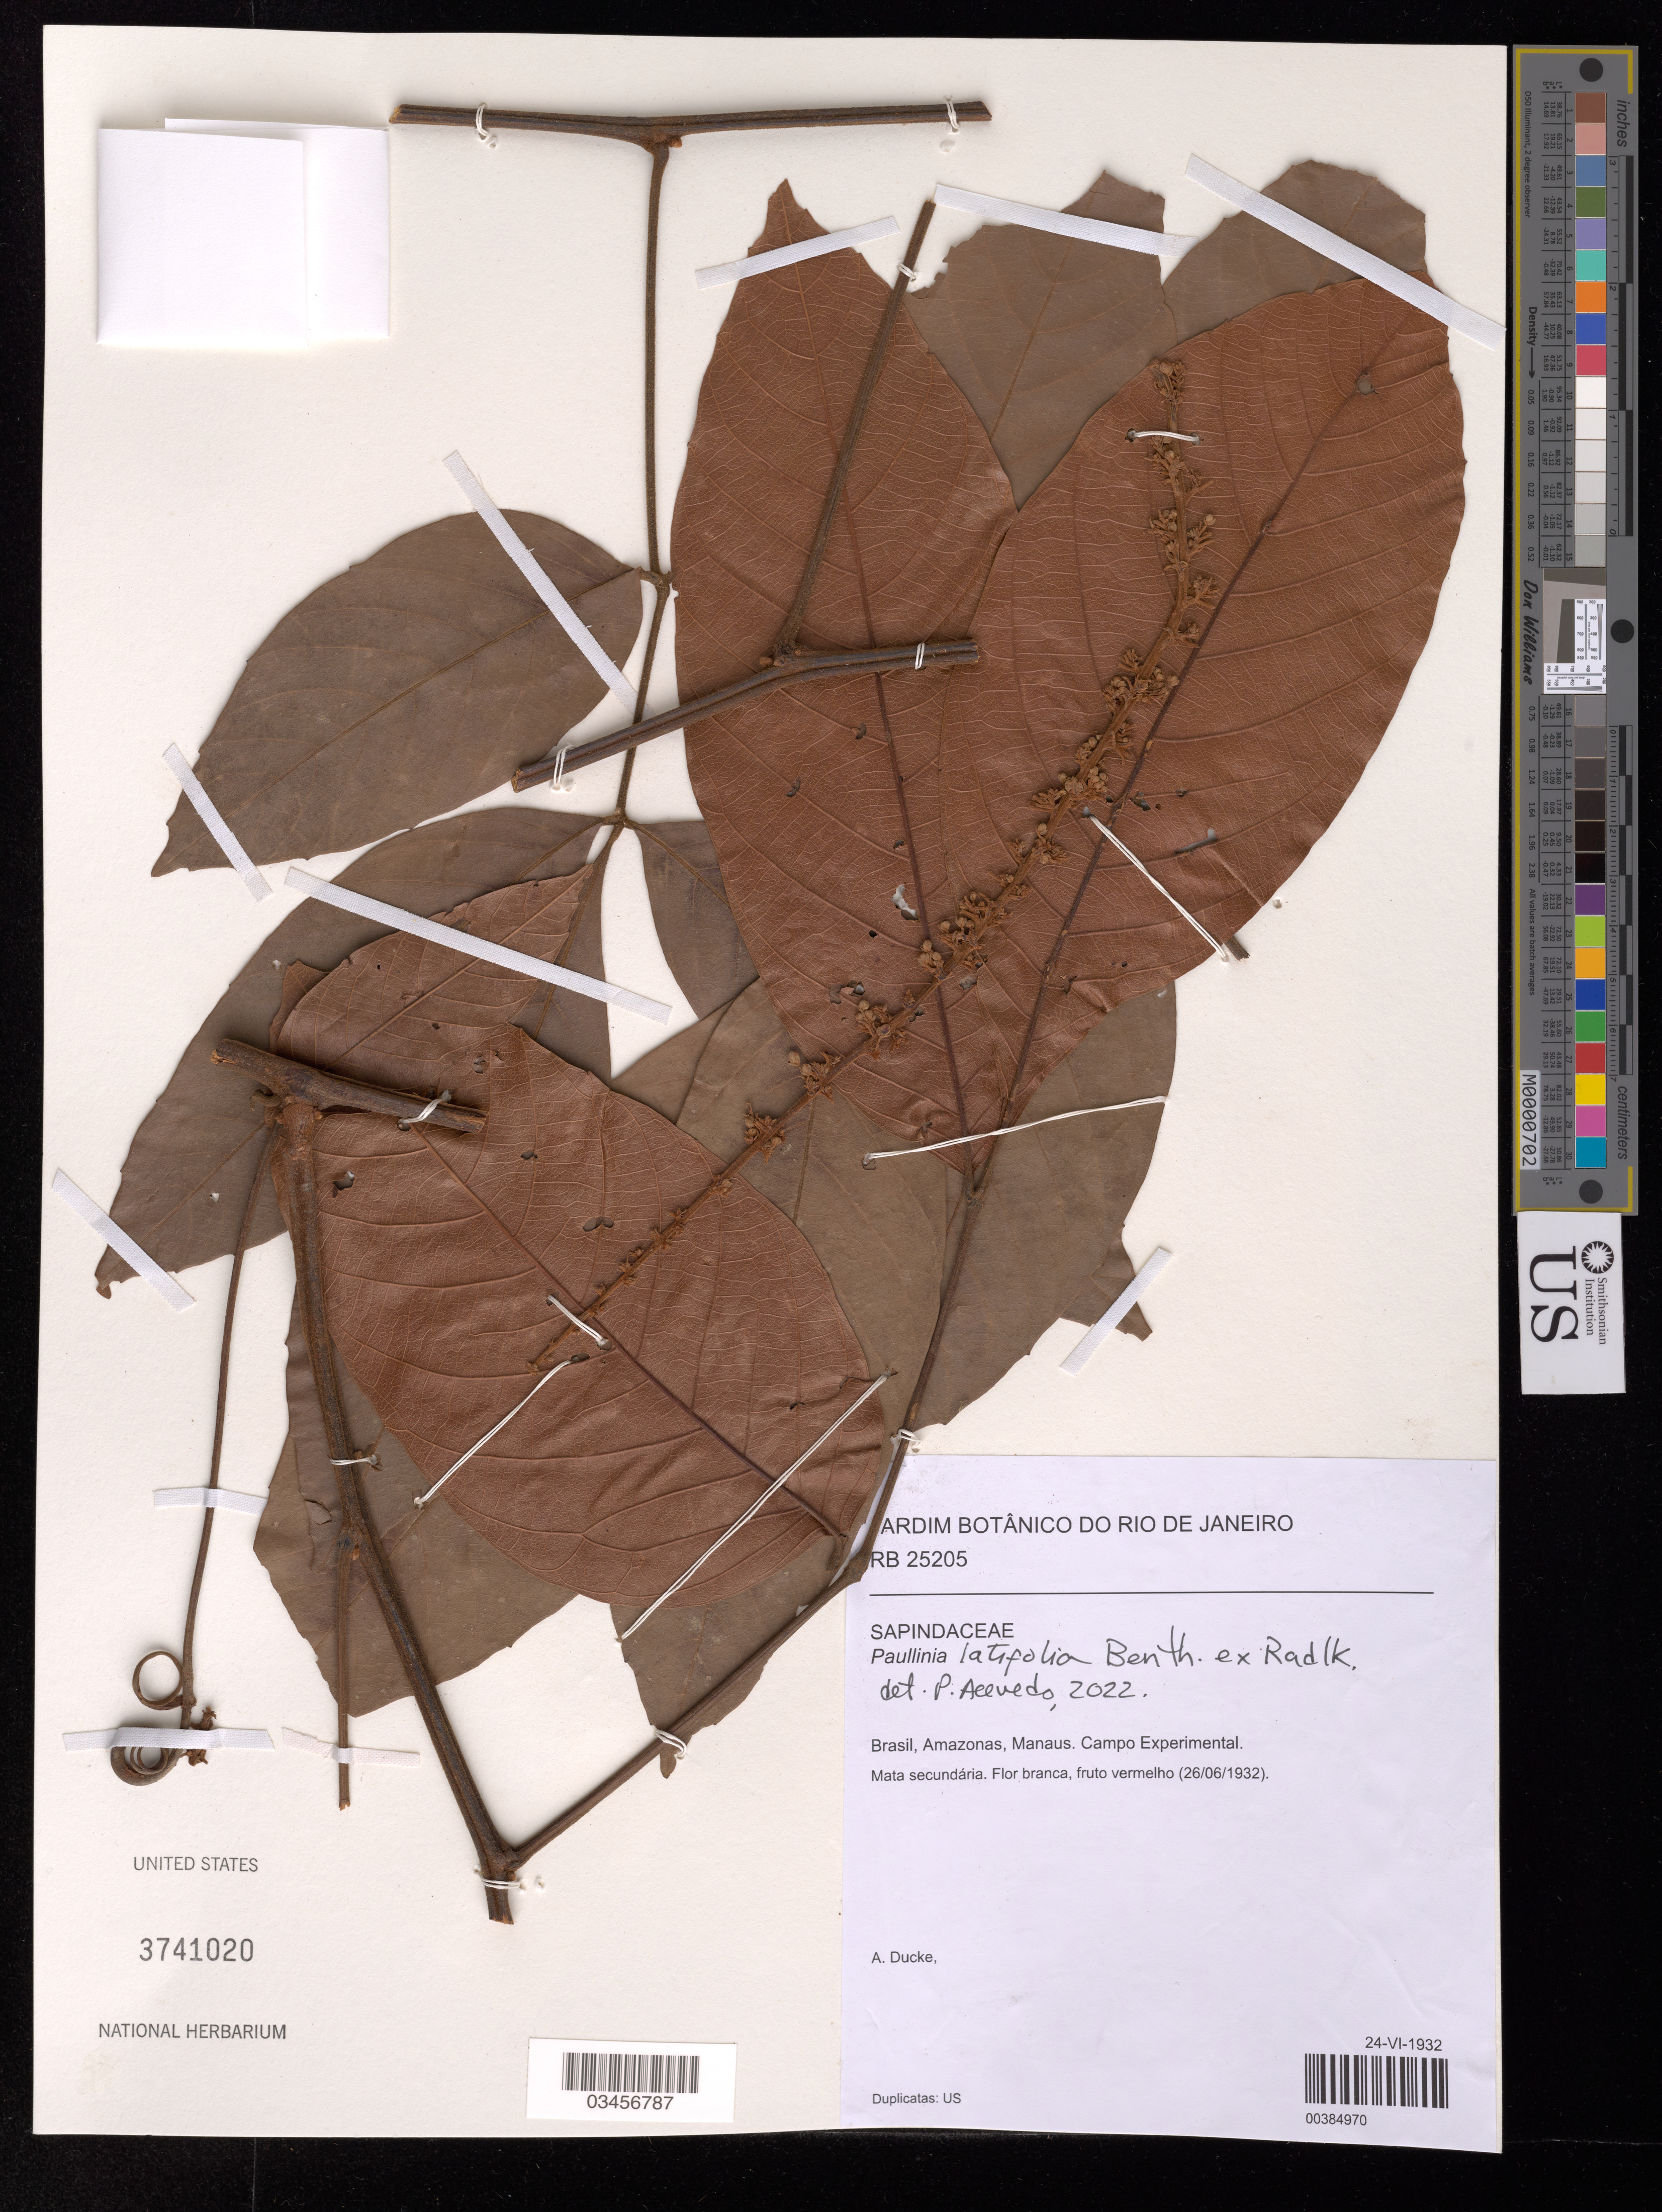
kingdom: Plantae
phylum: Tracheophyta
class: Magnoliopsida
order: Sapindales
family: Sapindaceae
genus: Paullinia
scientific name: Paullinia latifolia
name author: Benth. ex Radlk.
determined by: Acevedo-Rodríguez, P., (BOT), Smithsonian Institution - National Museum of Natural History (UNITED STATES)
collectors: A. Ducke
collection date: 1932-06-24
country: Brazil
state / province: Amazonas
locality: Manaus. Campo Experimental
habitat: Mata secundária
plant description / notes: RB #25205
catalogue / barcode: US 3741020